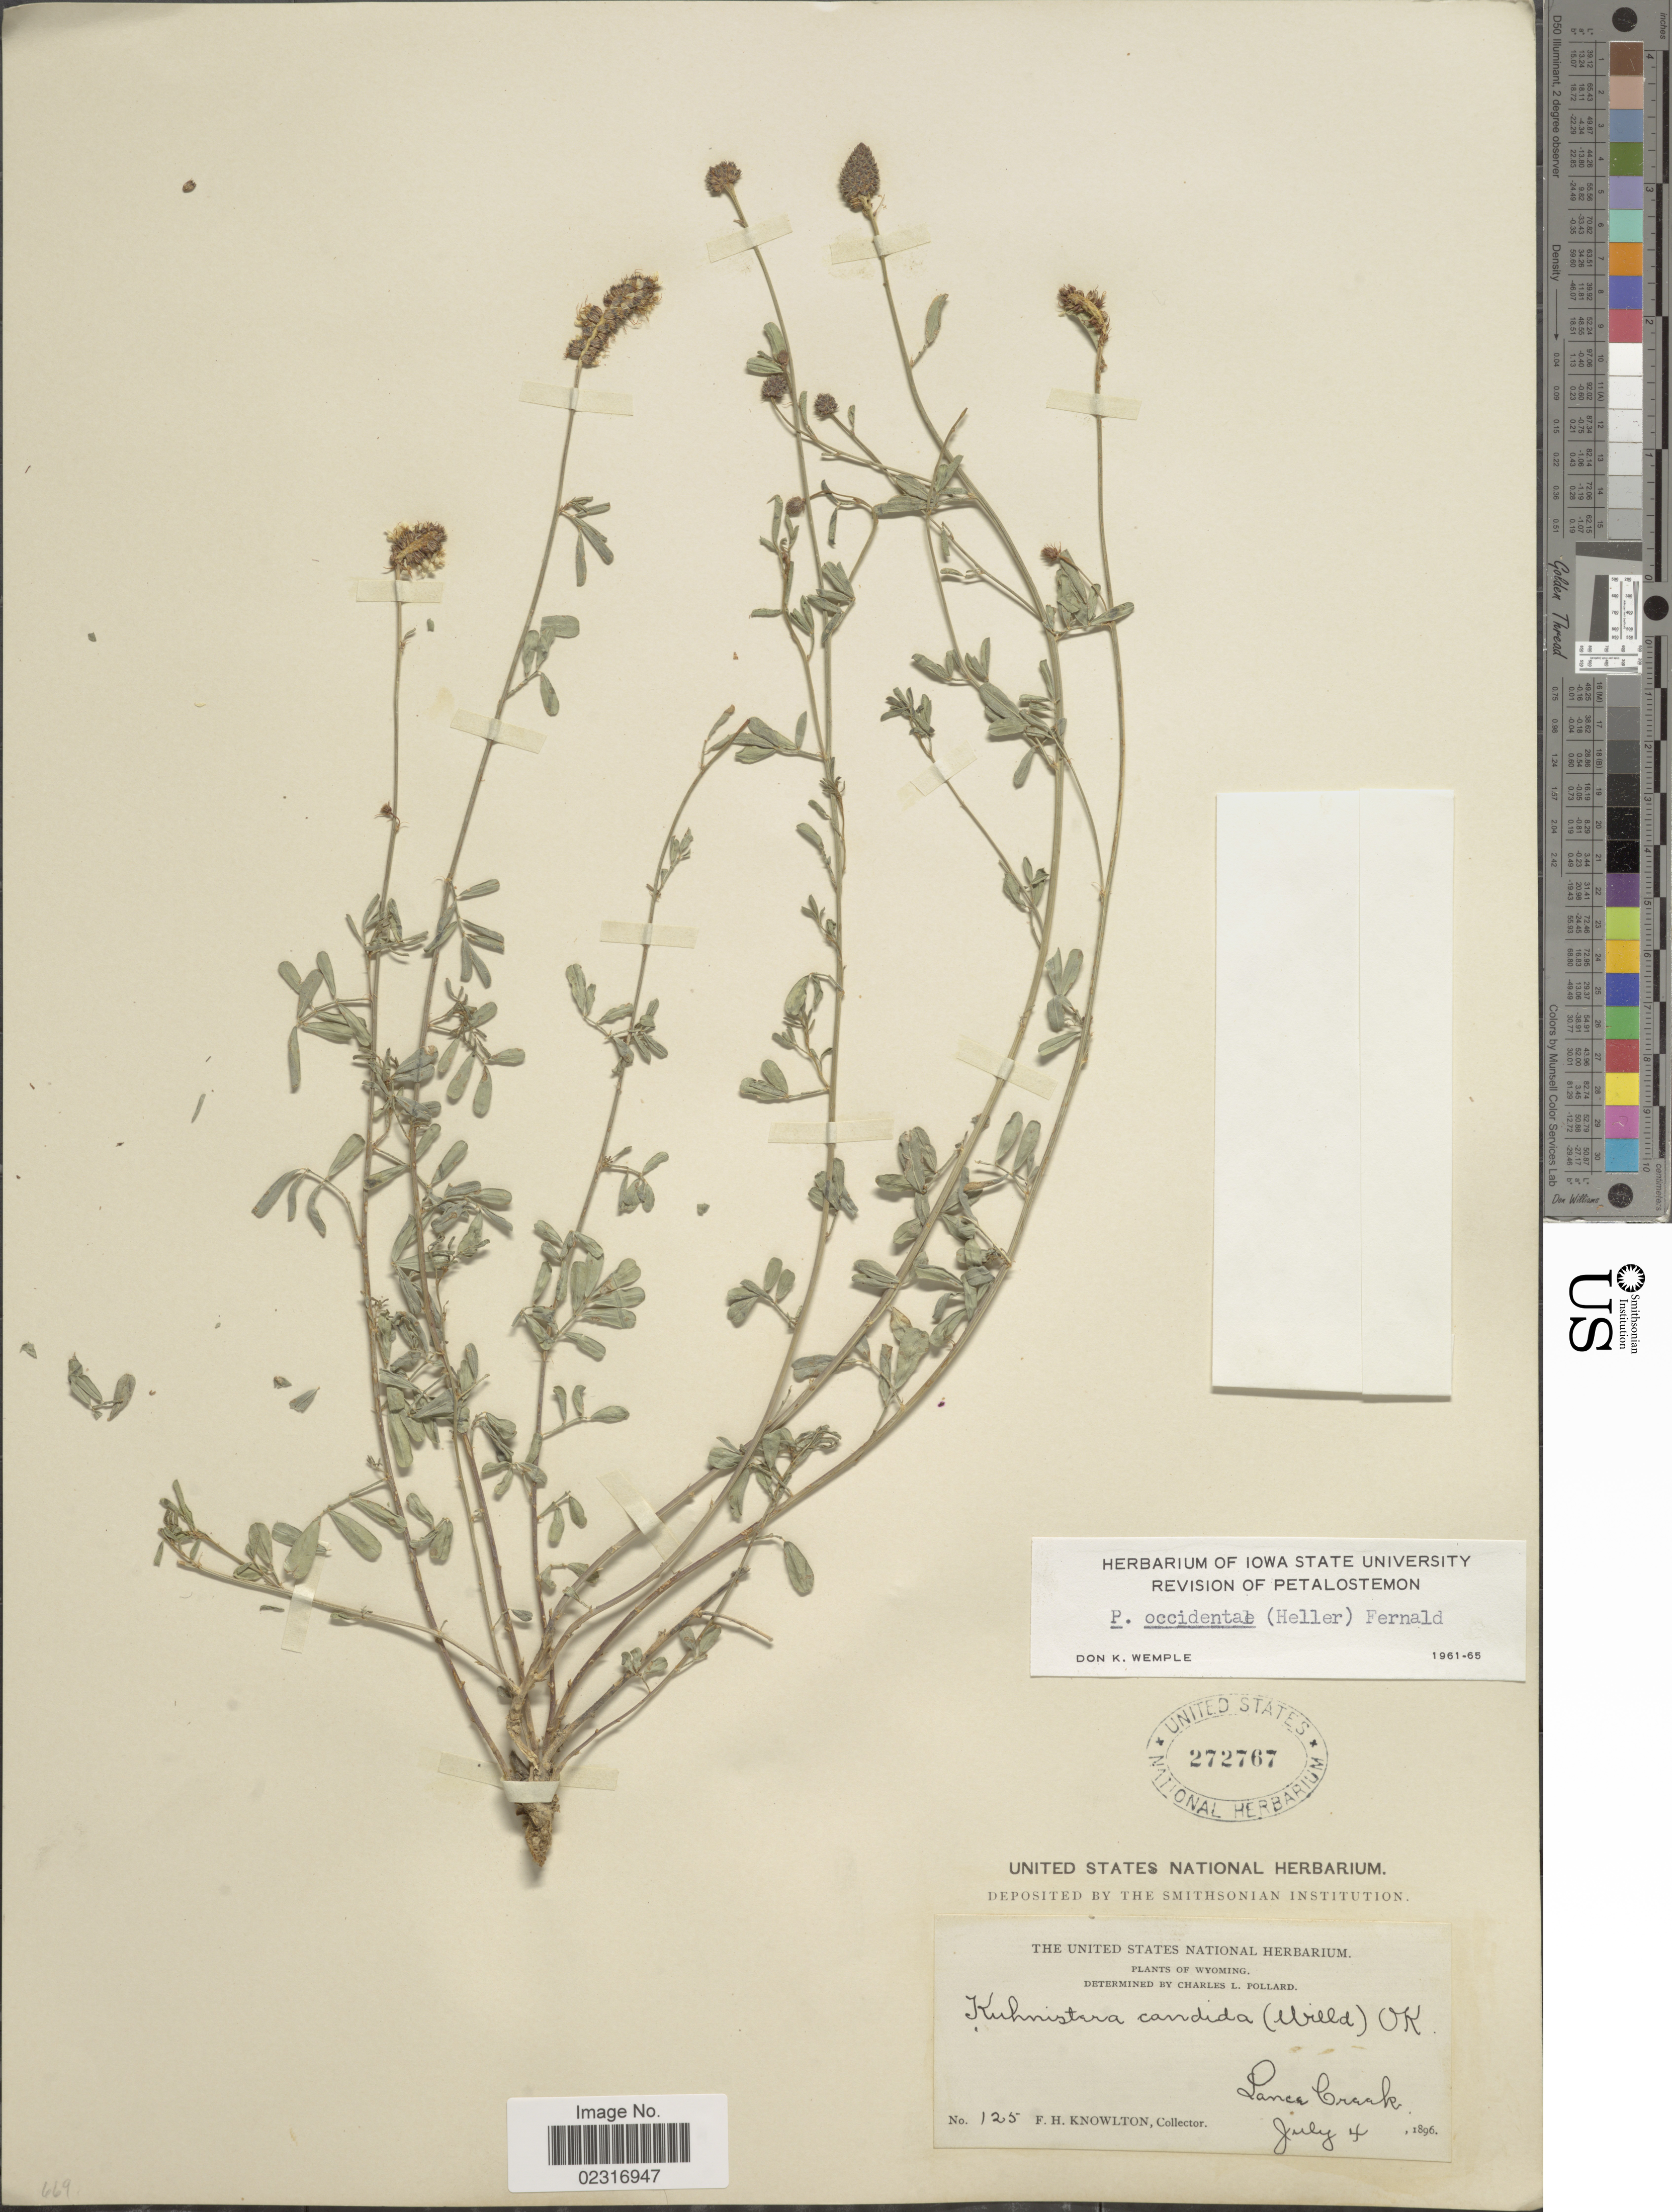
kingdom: Plantae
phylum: Tracheophyta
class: Magnoliopsida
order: Fabales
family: Fabaceae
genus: Dalea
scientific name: Dalea candida var. oligophylla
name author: (Torr) Shinners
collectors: F. H. Knowlton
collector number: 125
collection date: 1896-07-04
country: United States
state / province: Wyoming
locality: Pance Creek.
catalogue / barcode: US 272767